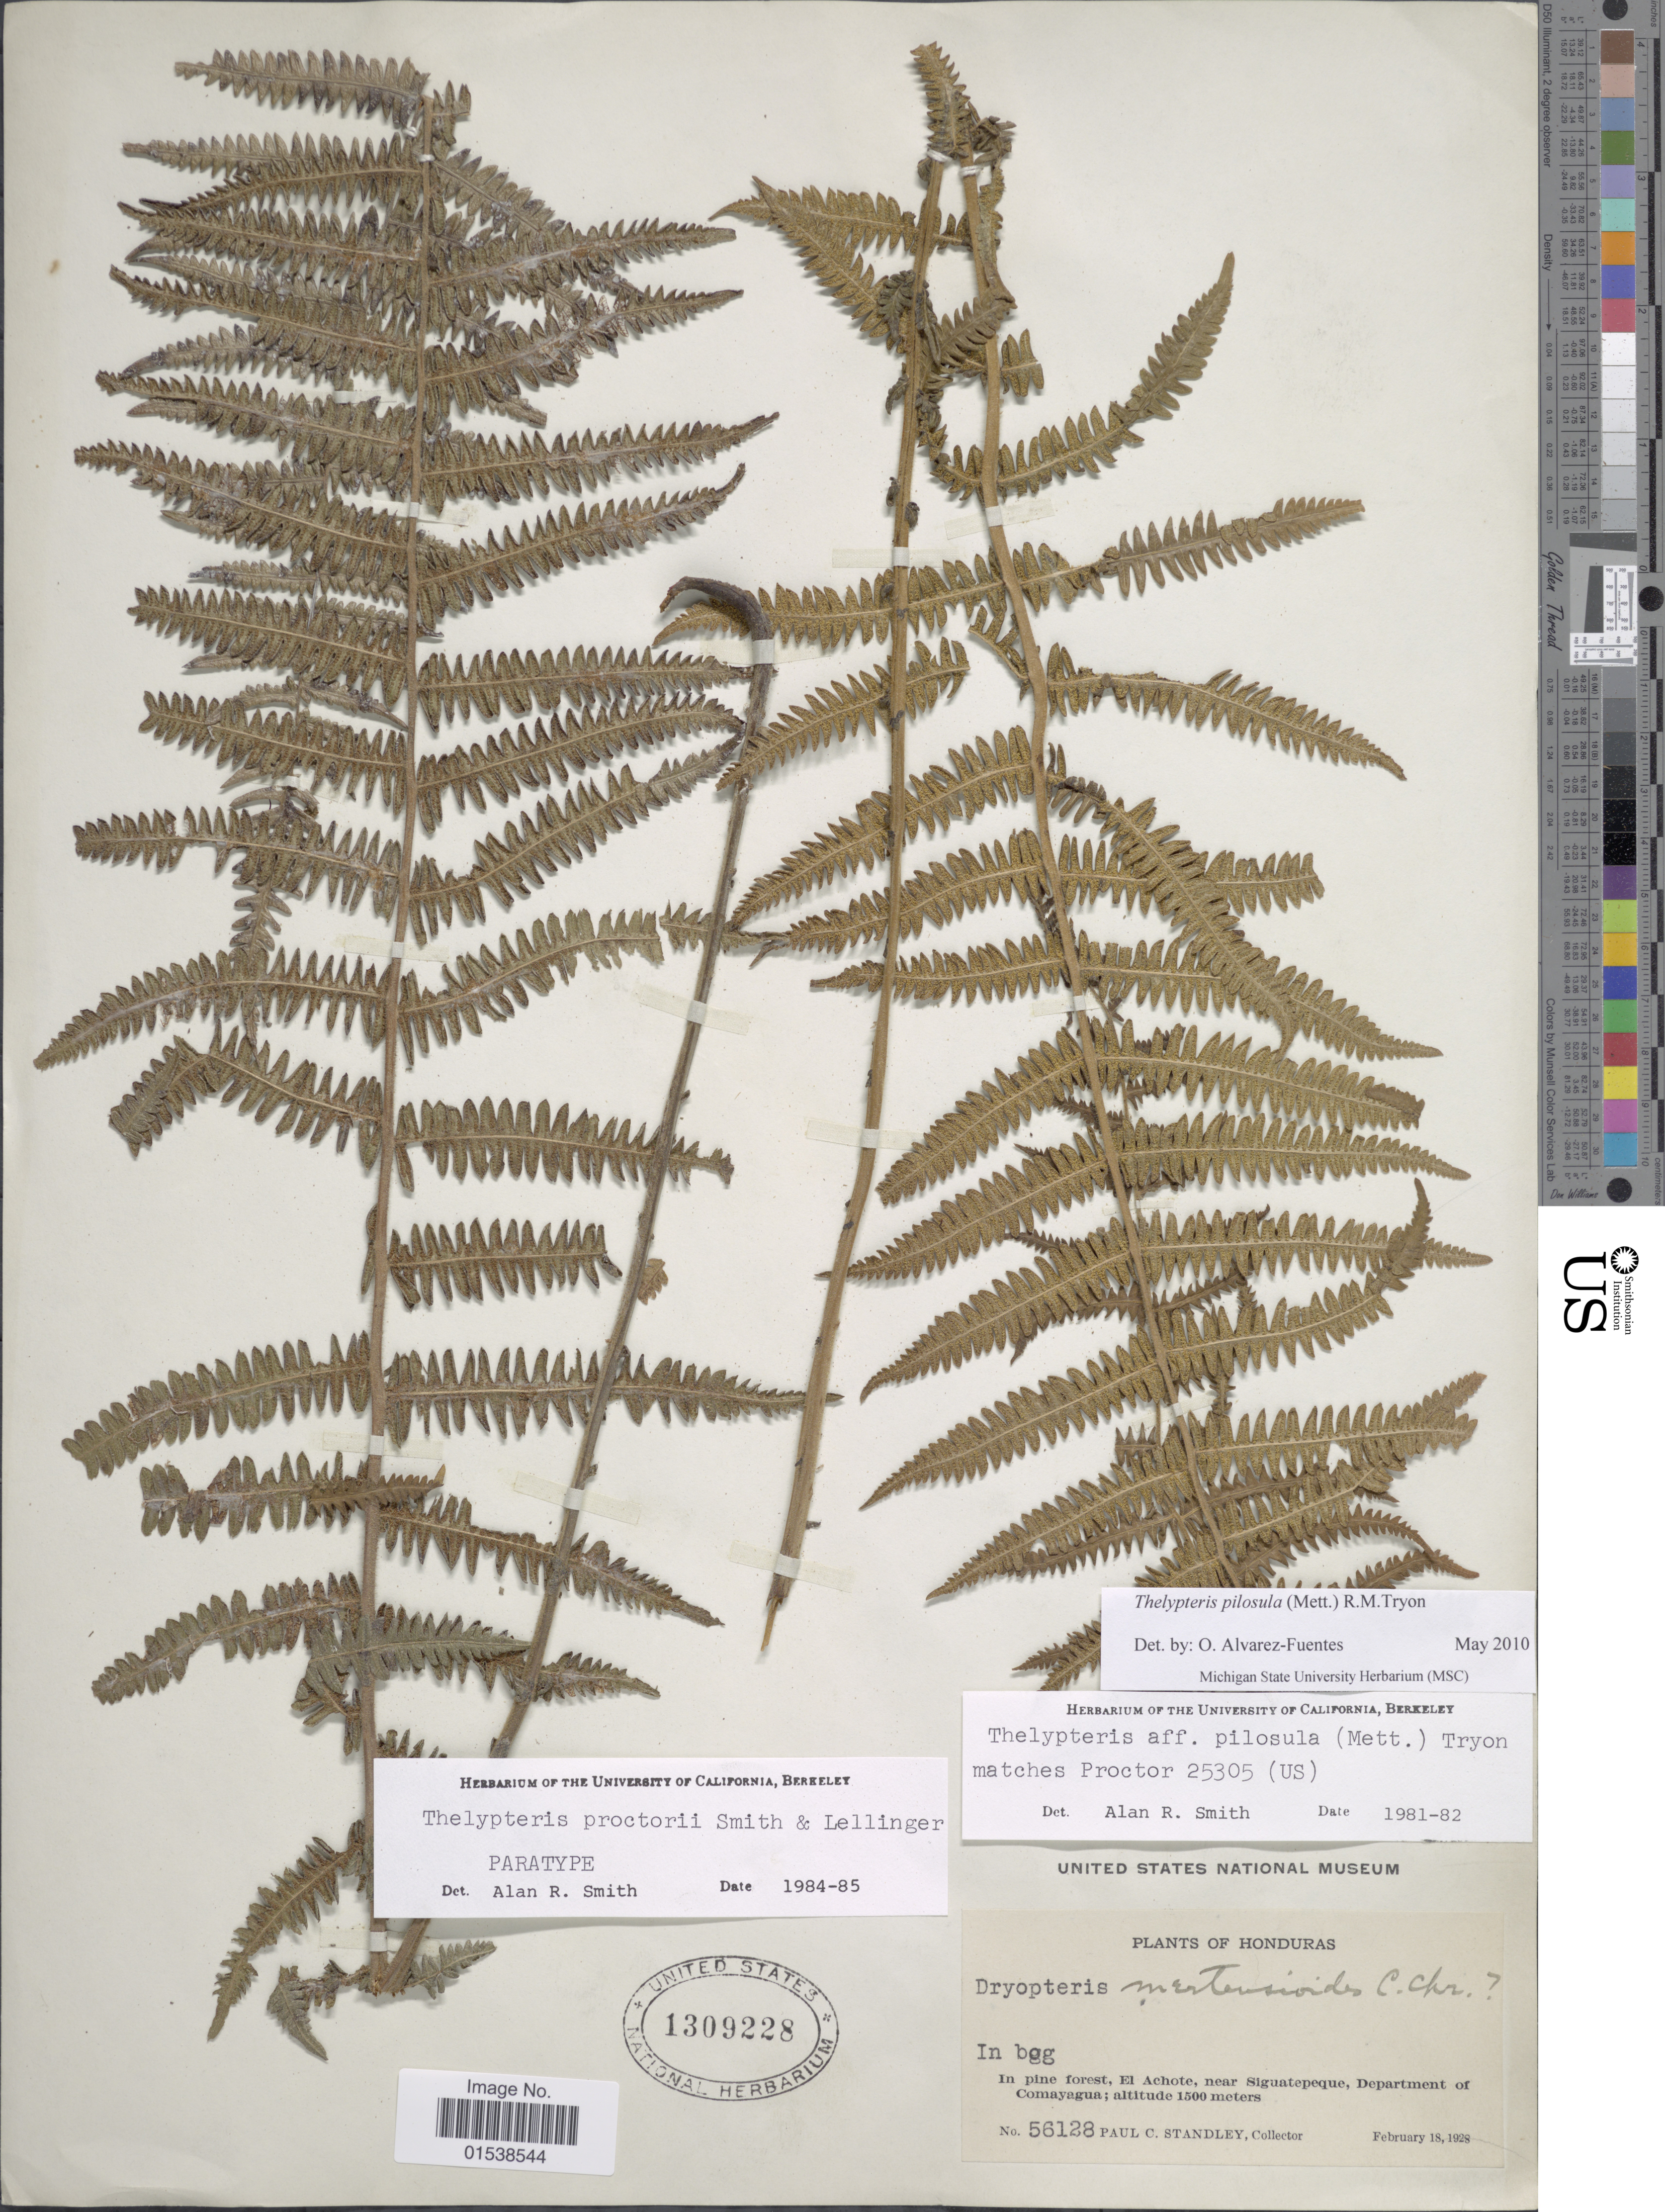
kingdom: Plantae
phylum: Tracheophyta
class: Polypodiopsida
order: Polypodiales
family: Thelypteridaceae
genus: Amauropelta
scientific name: Amauropelta pilosula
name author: (Klotzsch & H. Karst.) Á. Löve & D. Löve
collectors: P. C. Standley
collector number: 56128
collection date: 1928-02-18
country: Honduras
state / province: Comayagua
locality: In pine forest, El Achote, near Siguatepeque, Department of Comayagua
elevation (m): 1500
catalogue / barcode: US 1309228